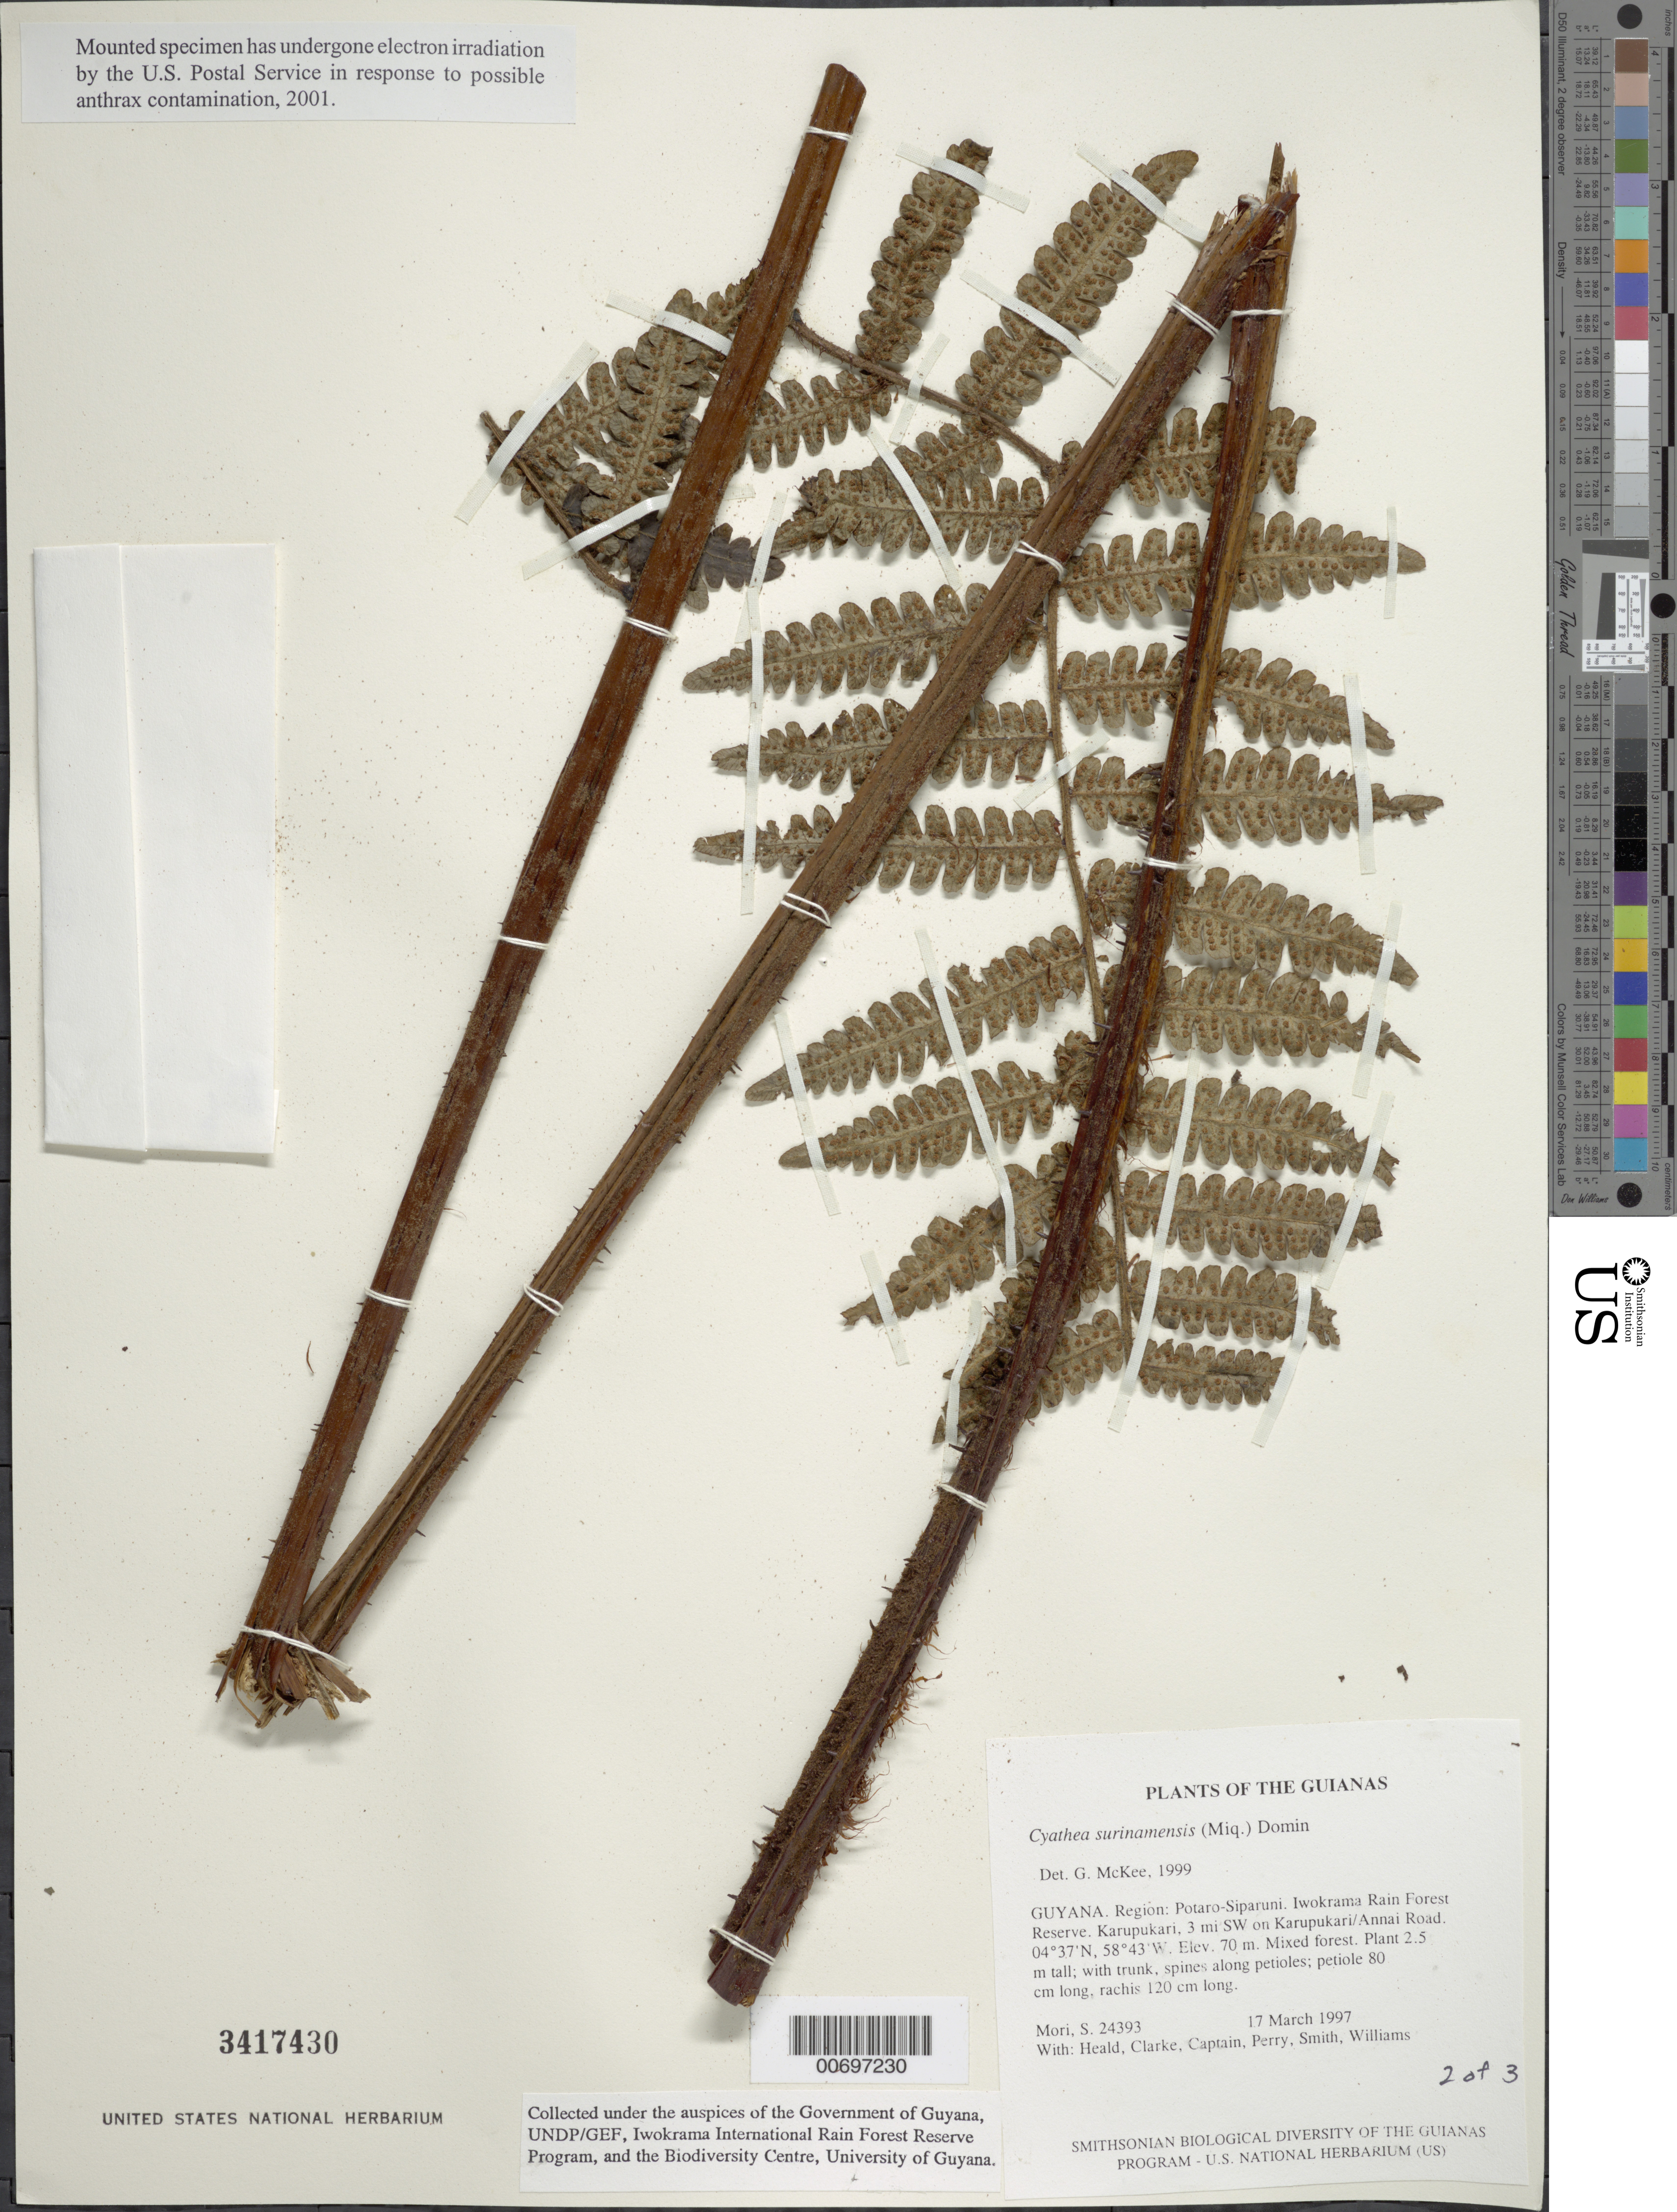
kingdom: Plantae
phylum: Tracheophyta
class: Polypodiopsida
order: Cyatheales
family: Cyatheaceae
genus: Cyathea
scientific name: Cyathea surinamensis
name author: (Miq.) Domin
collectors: S. Mori, S. Heald, D. Clarke, C. Captain, C. Perry, -- Smith & R. Williams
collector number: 24393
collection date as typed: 17 March 1997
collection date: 1997-03-17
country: Guyana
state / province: Potaro-Siparuni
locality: Iwokrama Rain Forest Reserve. Karupukari, 3 mi SW on Karupukari/Annai Road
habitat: Mixed forest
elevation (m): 70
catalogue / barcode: US 3417430